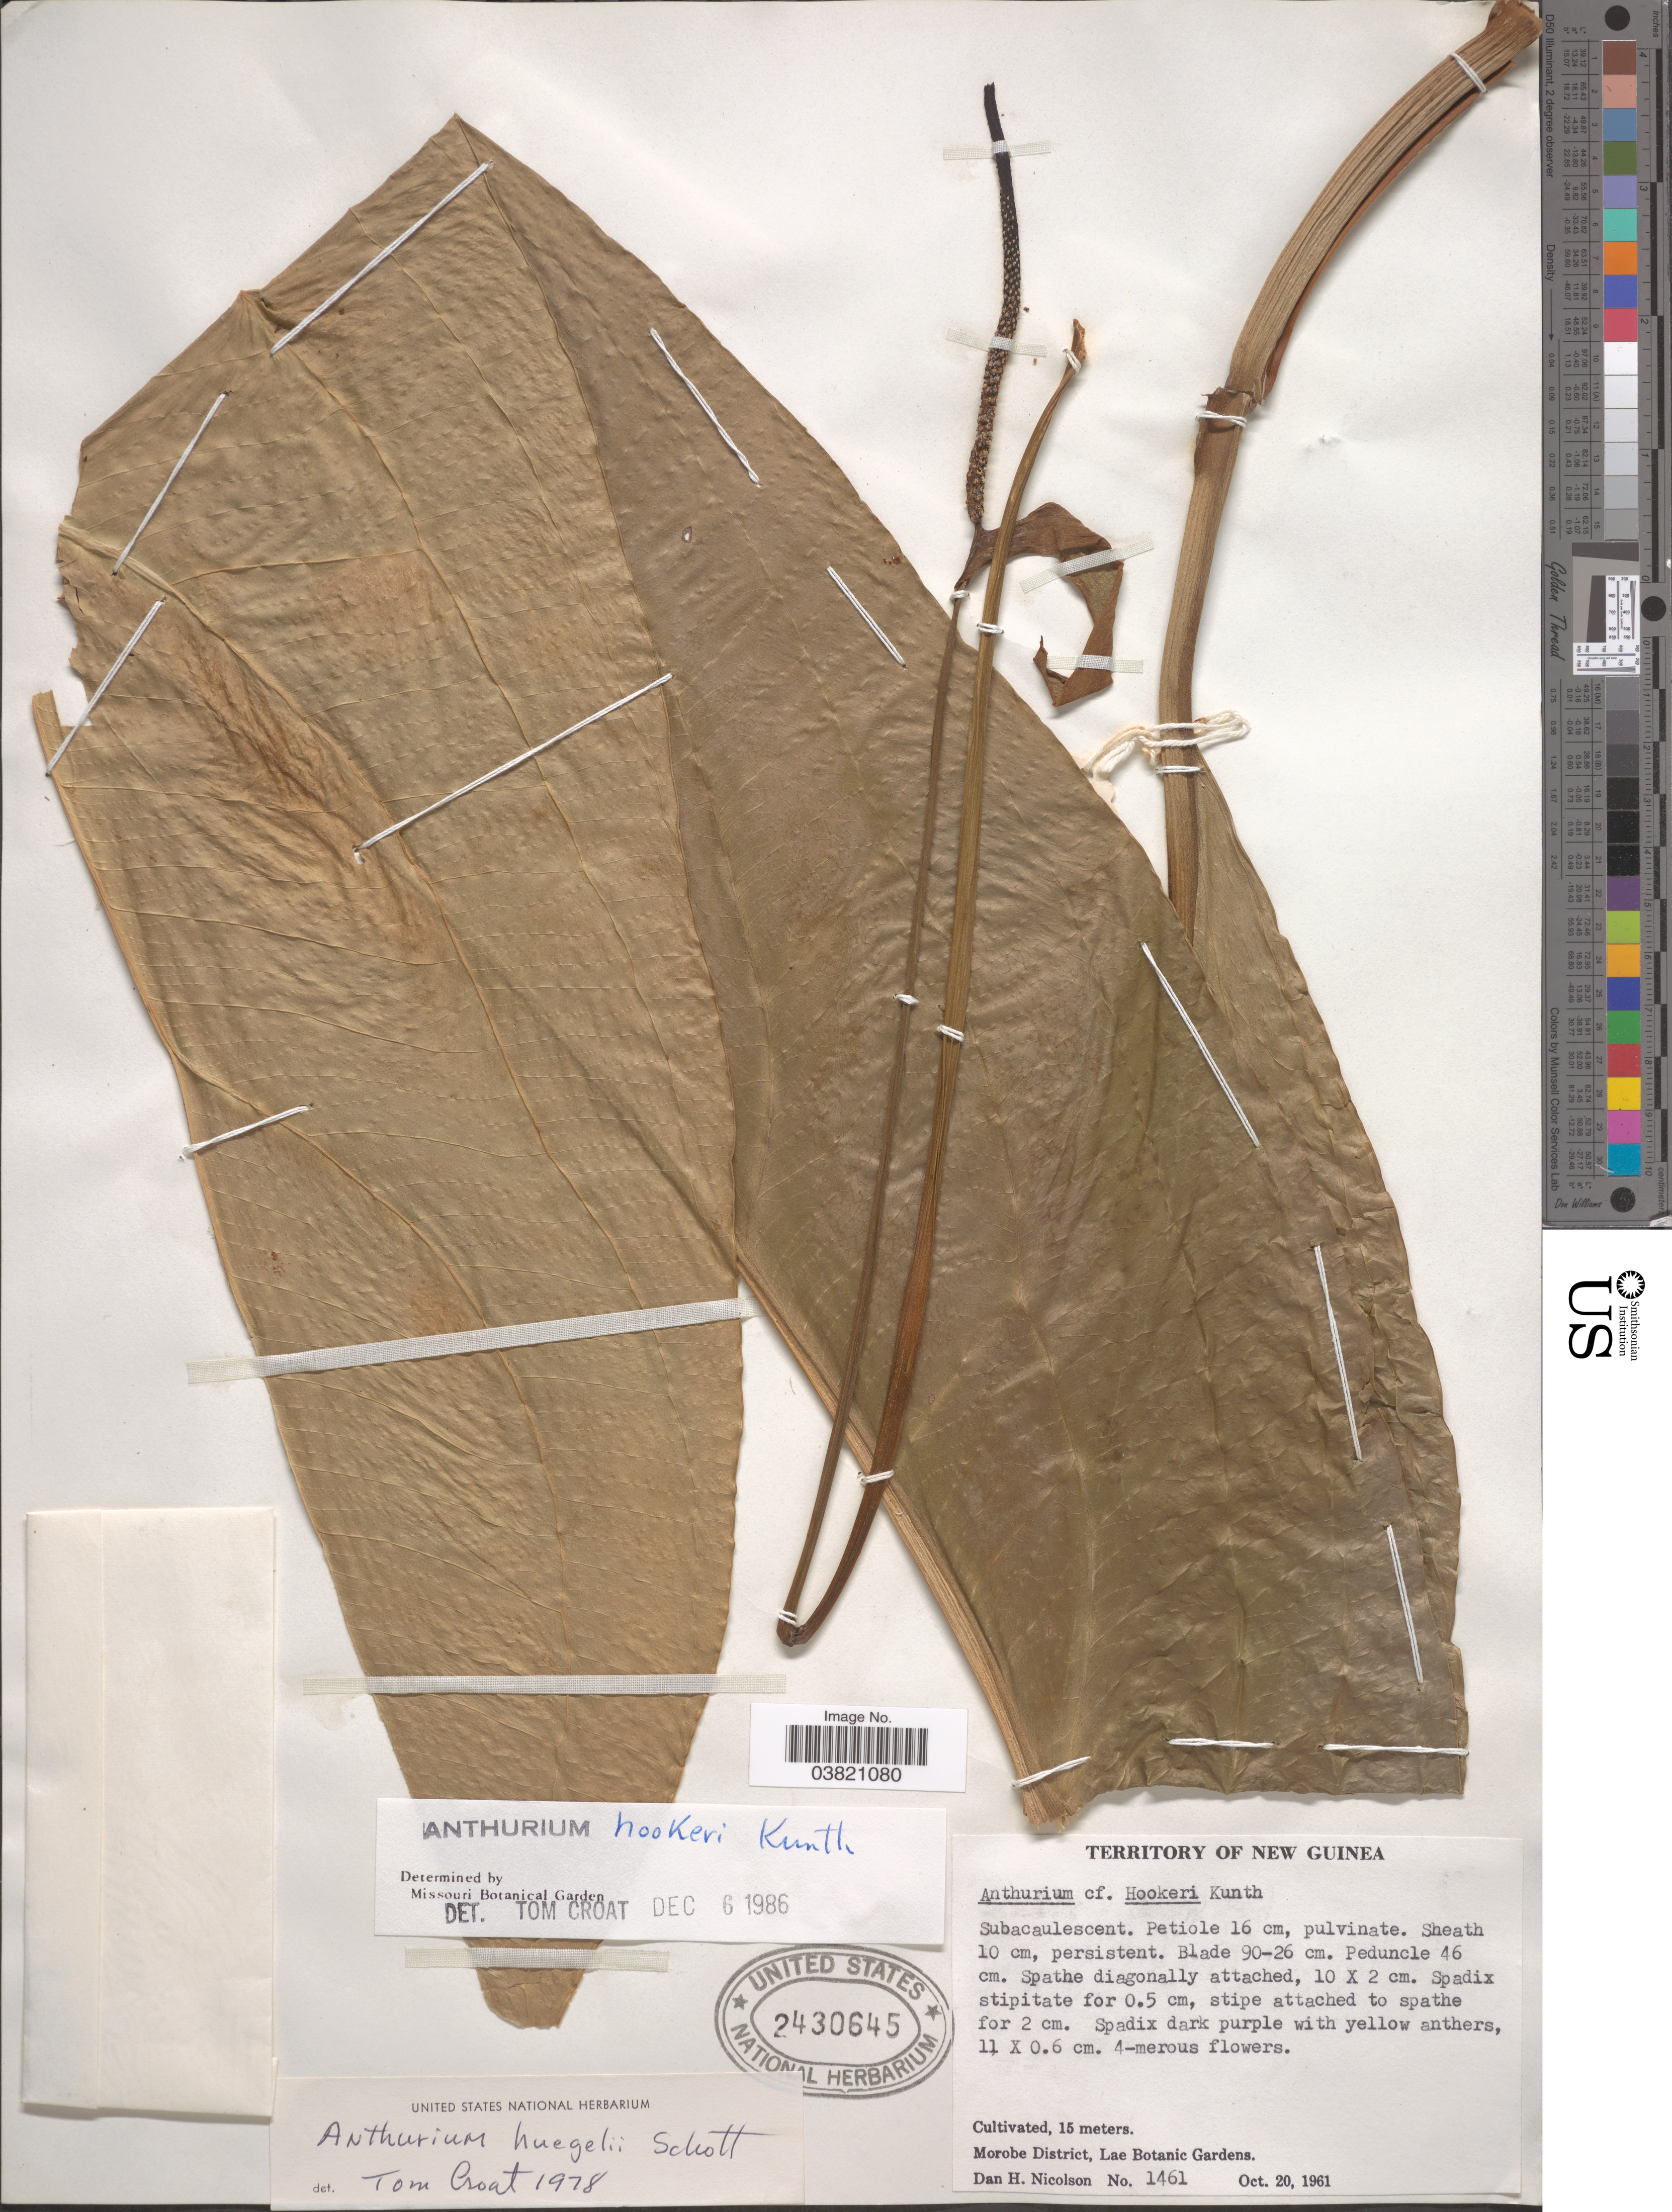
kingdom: Plantae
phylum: Tracheophyta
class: Liliopsida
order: Alismatales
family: Araceae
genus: Anthurium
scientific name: Anthurium hookeri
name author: Kunth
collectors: D. H. Nicolson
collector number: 1461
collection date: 1961-10-20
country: Papua New Guinea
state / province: Morobe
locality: Territory of New Guinea. Morobe District, Lae Botanic Gardens.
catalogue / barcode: US 2430645